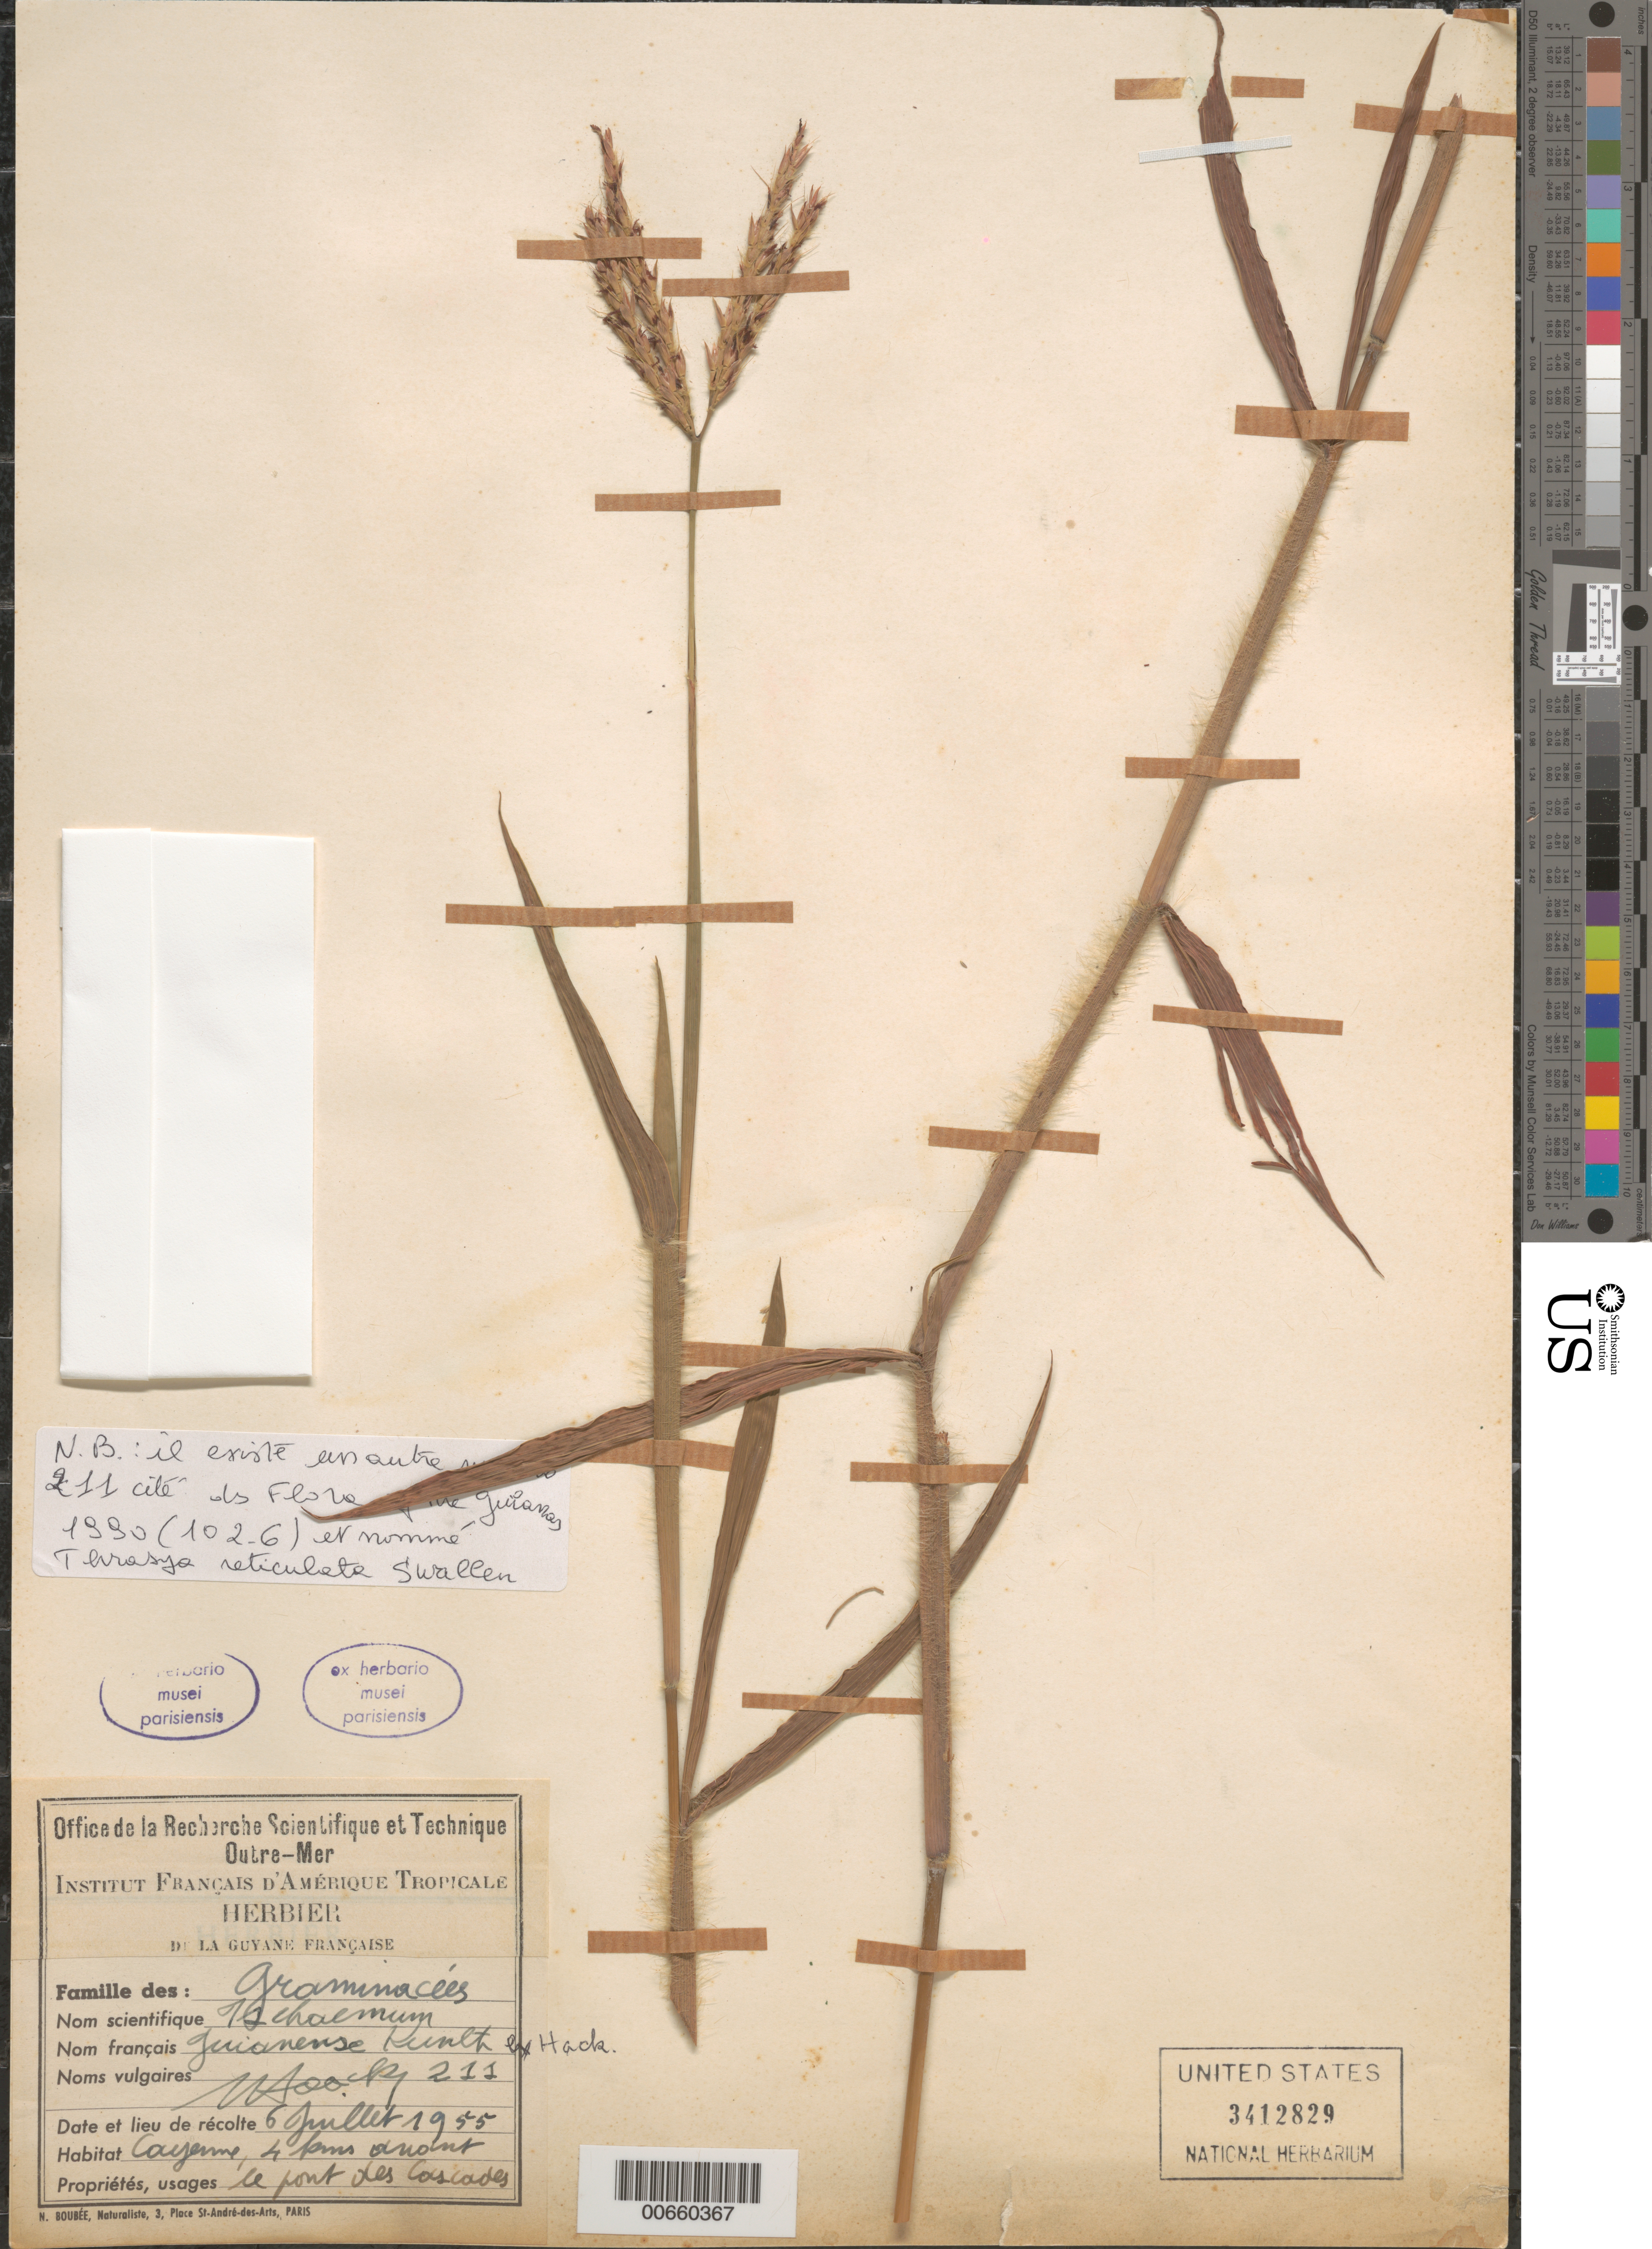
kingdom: Plantae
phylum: Tracheophyta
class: Liliopsida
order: Poales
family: Poaceae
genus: Ischaemum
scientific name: Ischaemum guianense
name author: Kunth ex Hack.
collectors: J. Hoock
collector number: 211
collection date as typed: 6-Jul-55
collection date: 1955-07-06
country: French Guiana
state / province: Cayenne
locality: Cayenne, Galion, 4 km avant pont des Cascades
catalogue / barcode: US 3412829